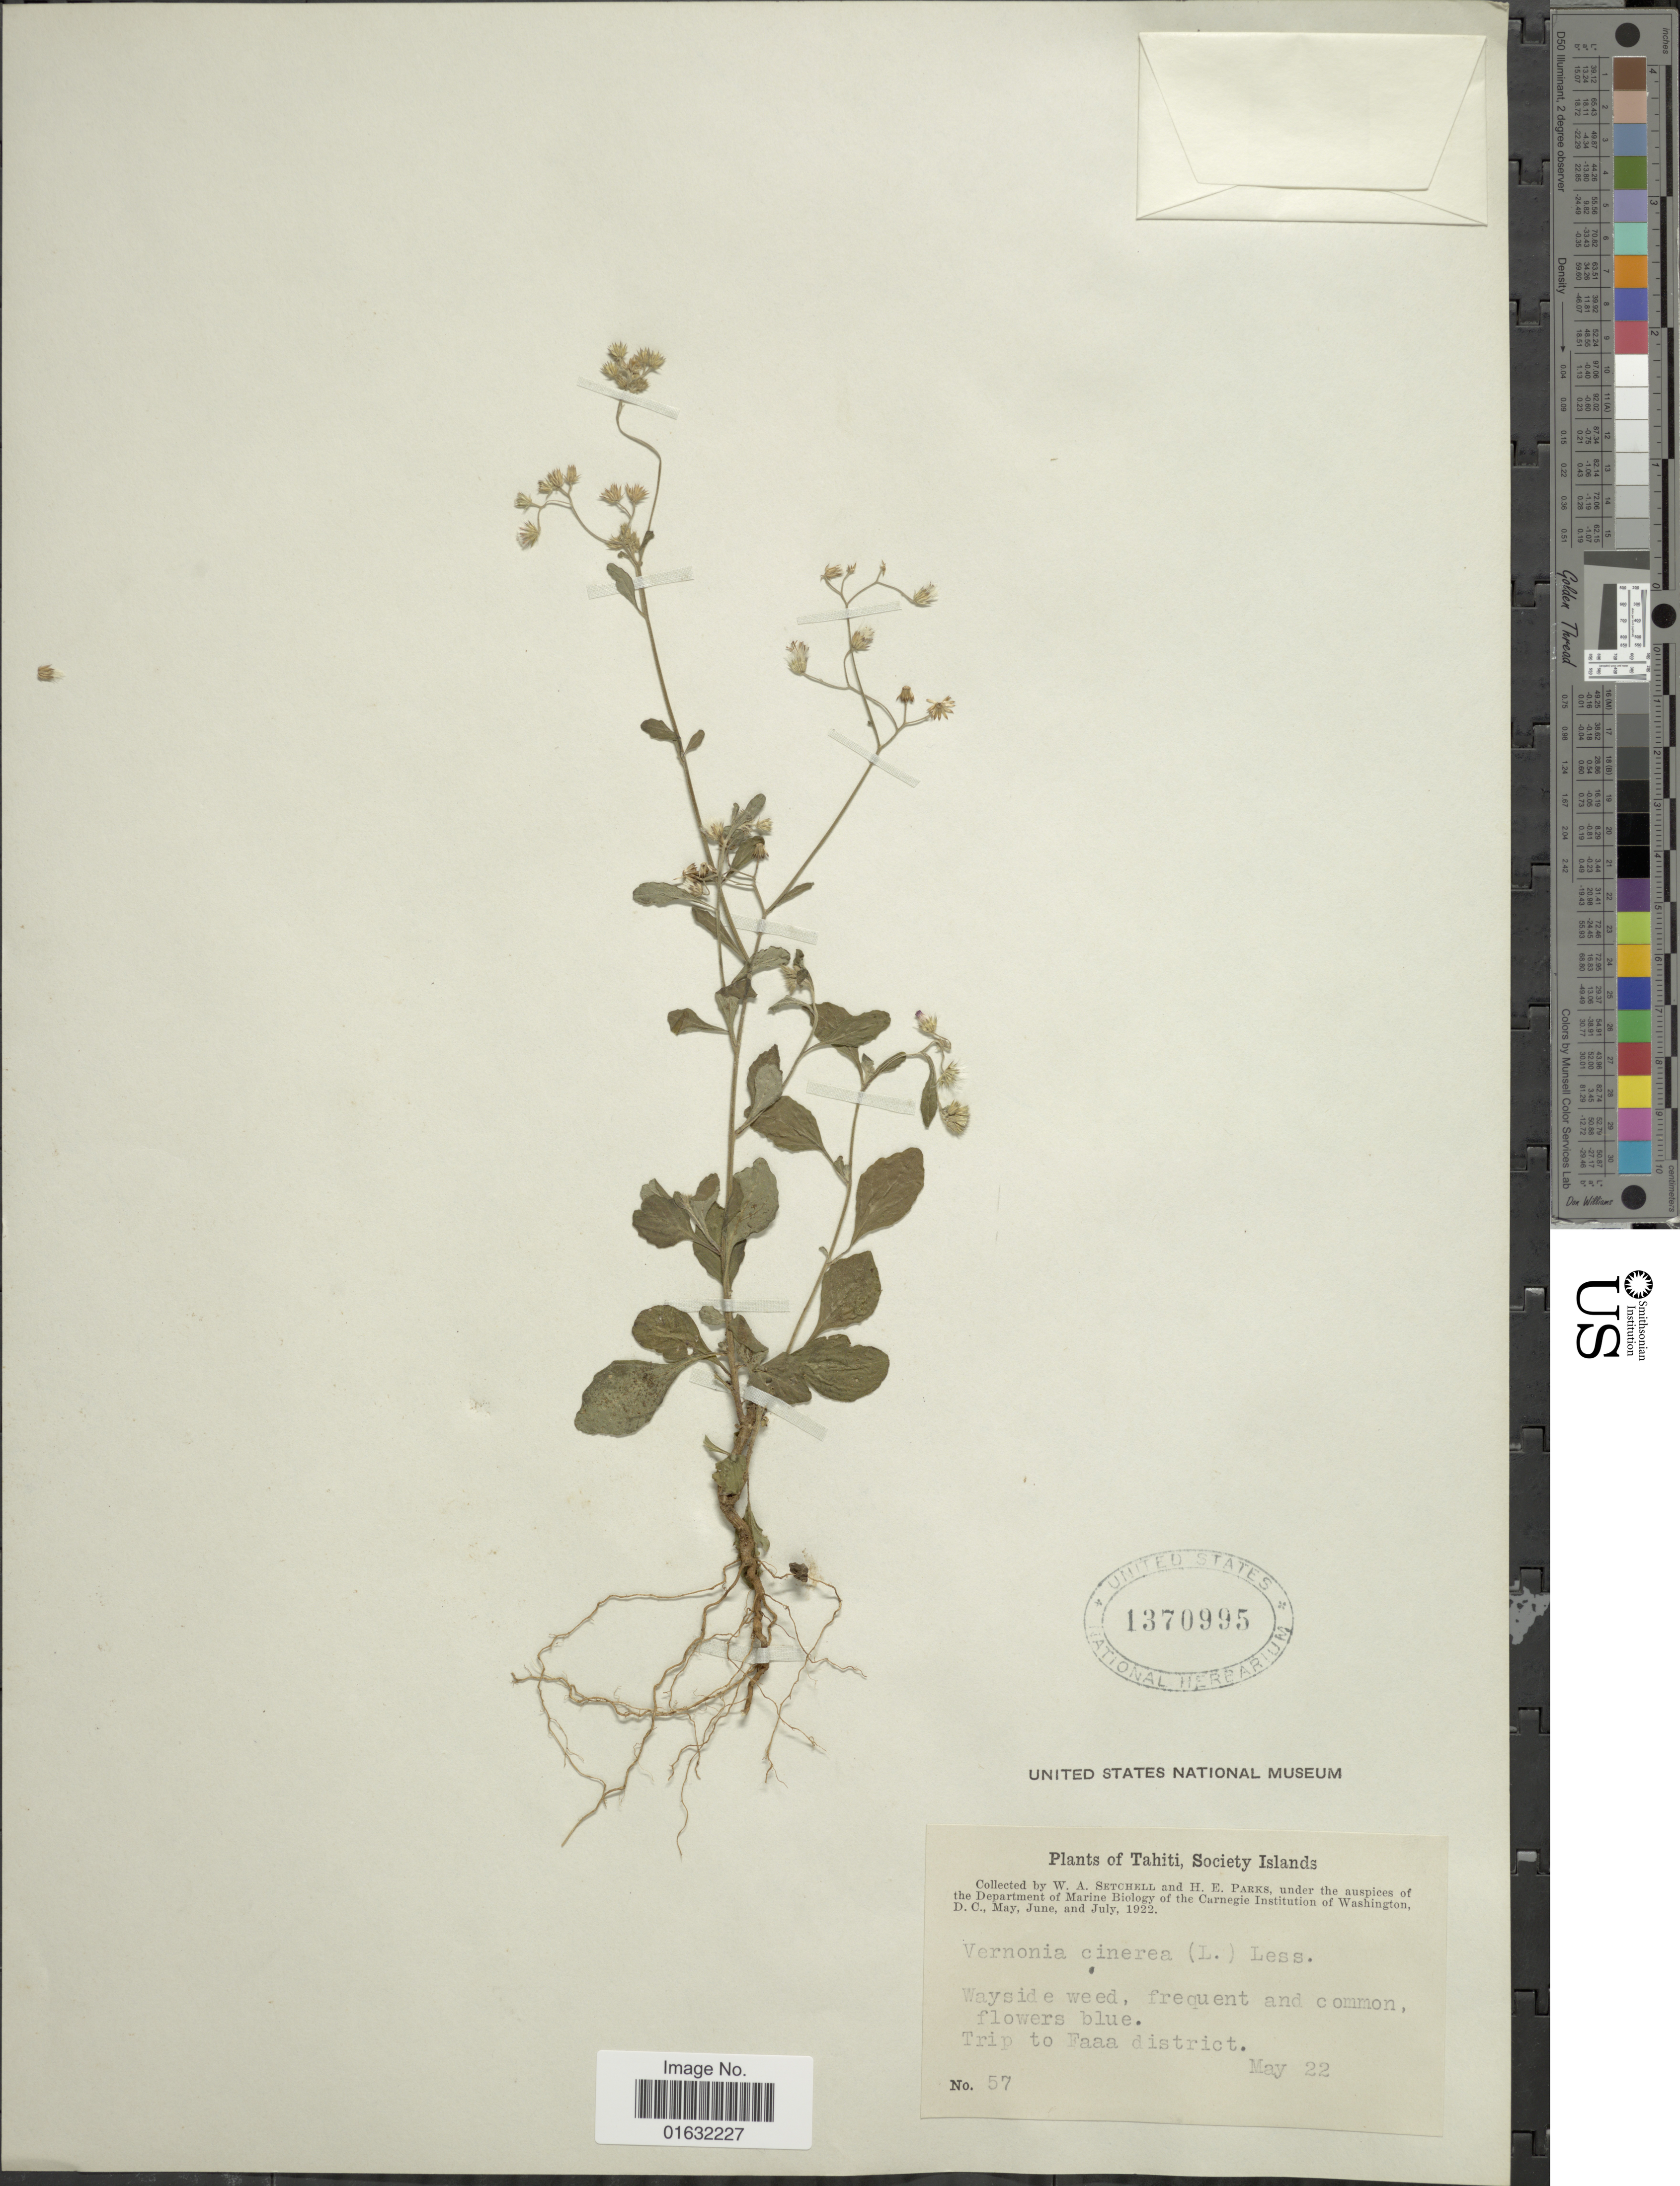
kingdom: Plantae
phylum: Tracheophyta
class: Magnoliopsida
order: Asterales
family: Asteraceae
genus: Cyanthillium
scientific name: Cyanthillium cinereum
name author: (L.) H. Rob.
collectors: W. Setchell & H. E. Parks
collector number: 57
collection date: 1922-05-22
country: French Polynesia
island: Tahiti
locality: Tahiti, The Society Islands, Trip to Faa district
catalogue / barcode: US 1370995